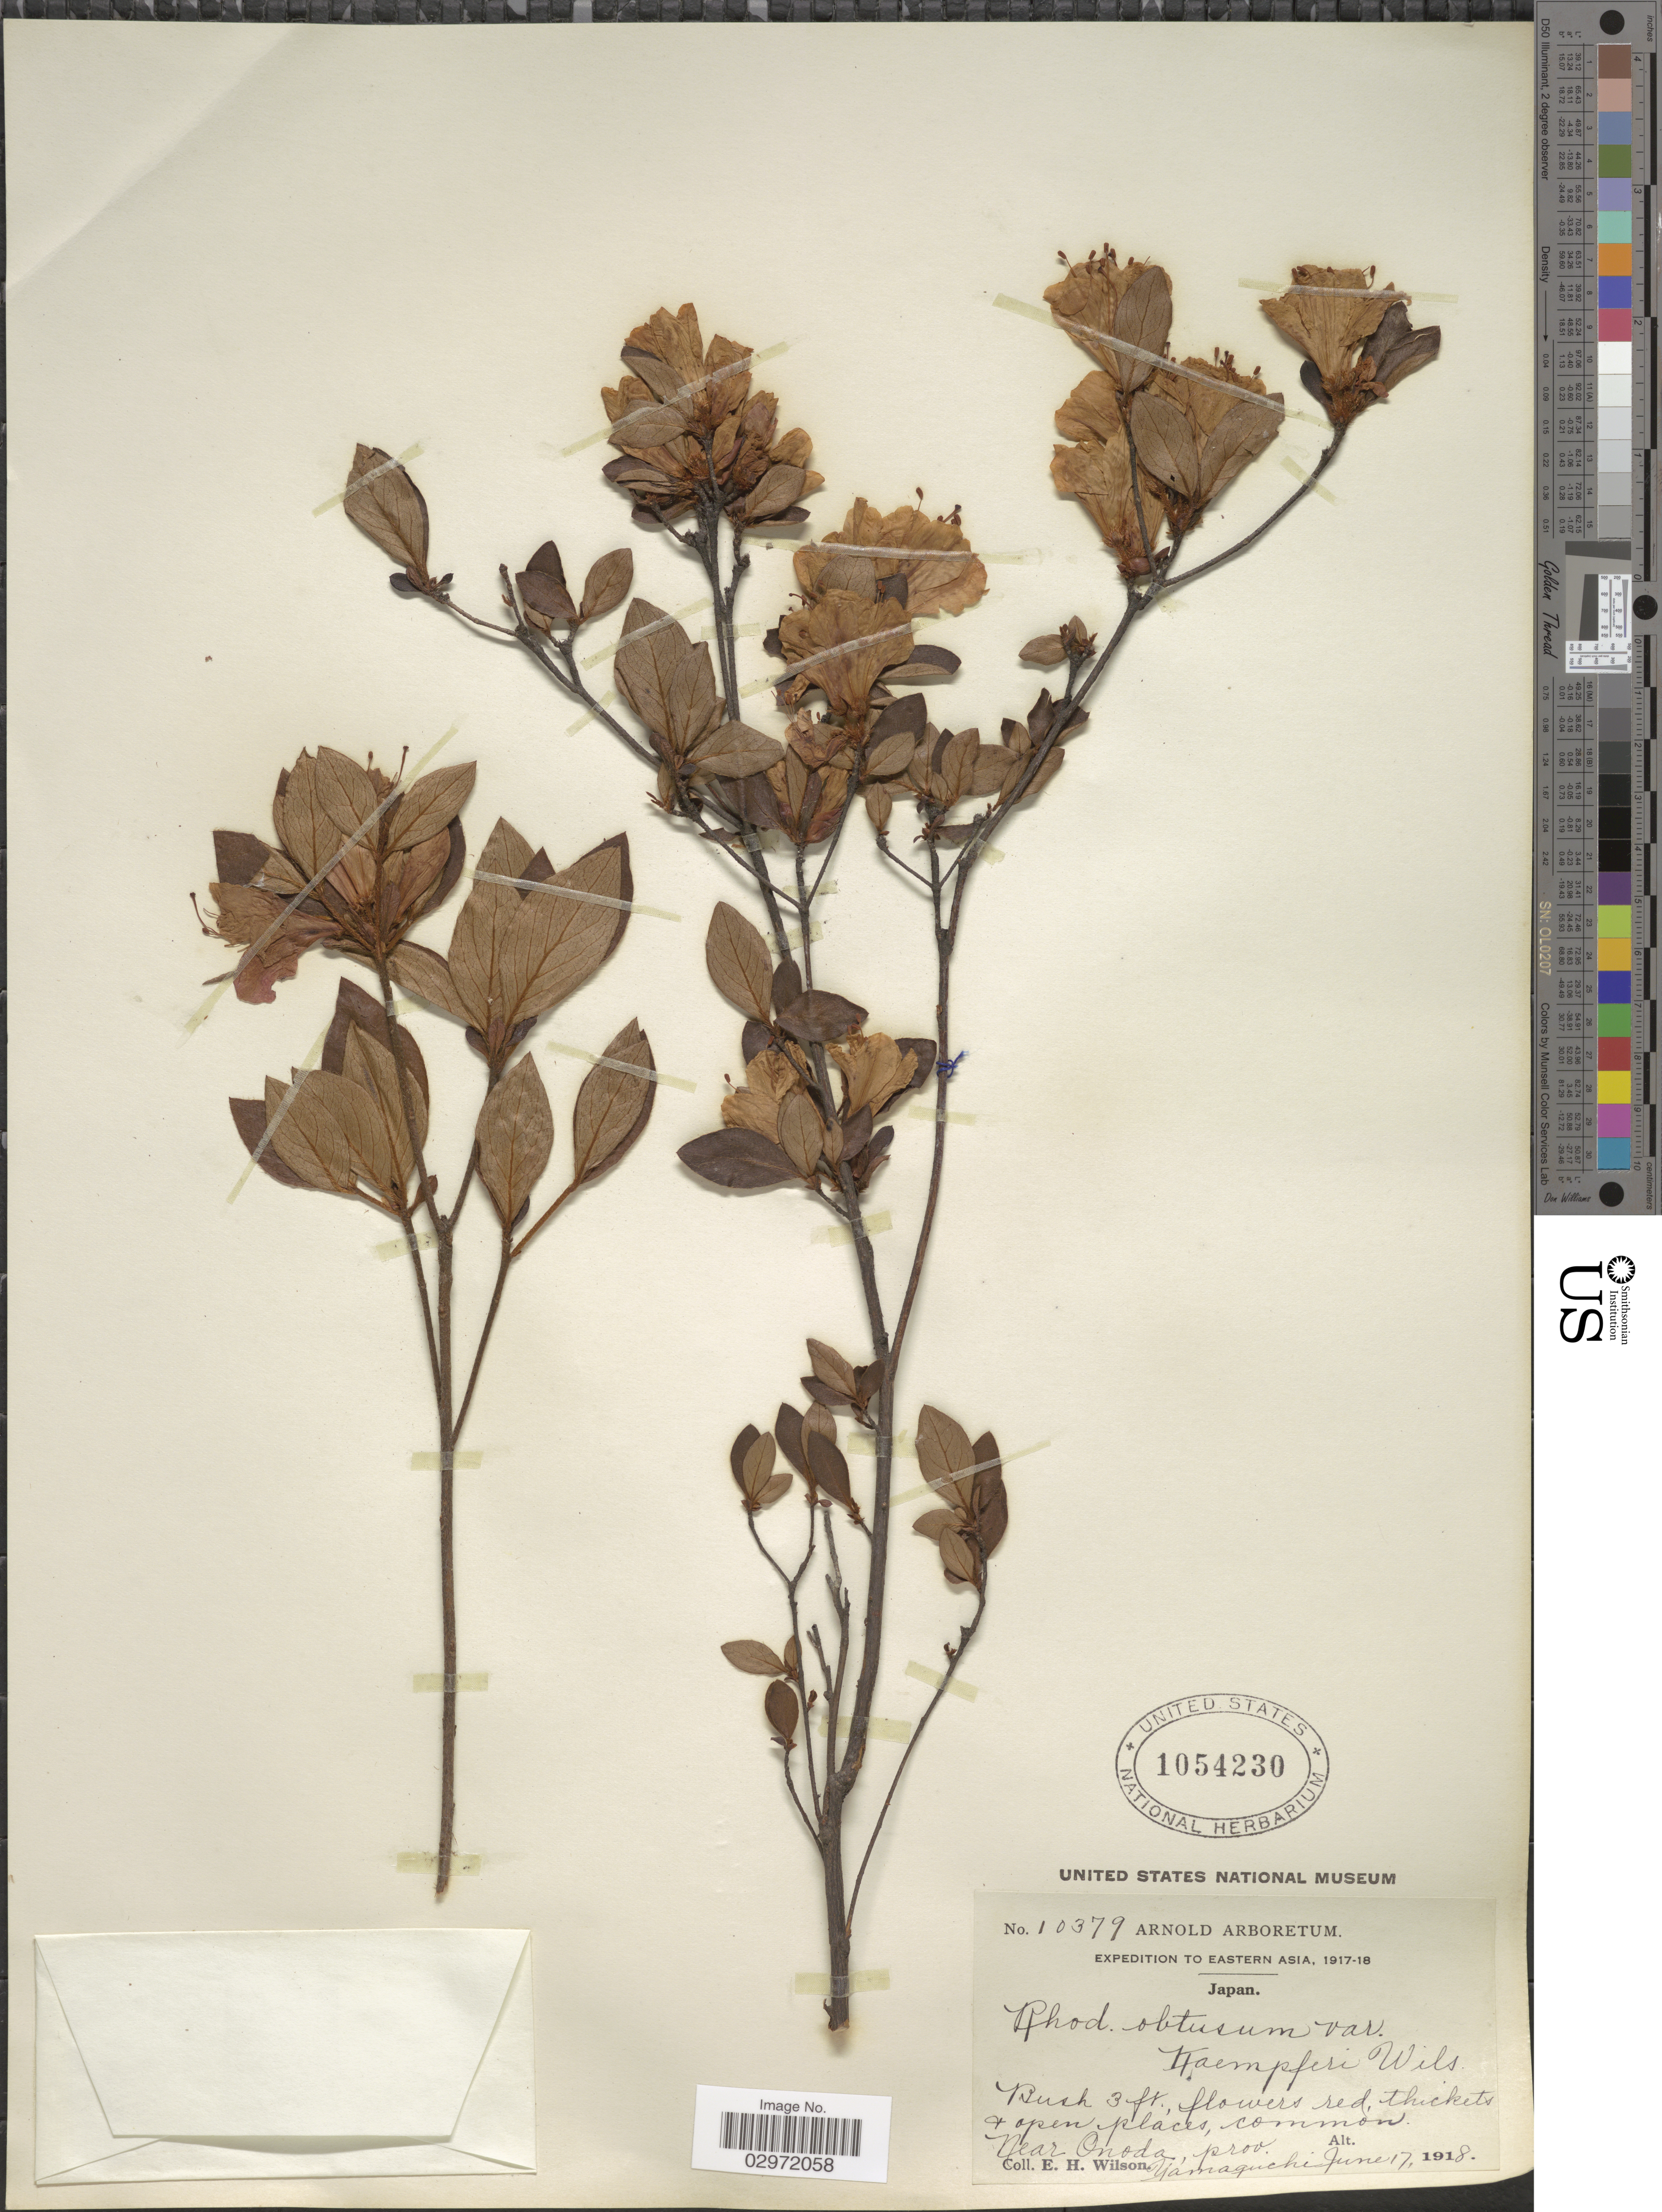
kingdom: Plantae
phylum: Tracheophyta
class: Magnoliopsida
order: Ericales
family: Ericaceae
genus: Rhododendron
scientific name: Rhododendron obtusum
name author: (Lindl.) Planch.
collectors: E. Wilson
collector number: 10379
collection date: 1918-06-17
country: Japan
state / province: Yamaguti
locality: Eastern Asia. Near Onoda, prov. Yamaguchi.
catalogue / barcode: US 1054230